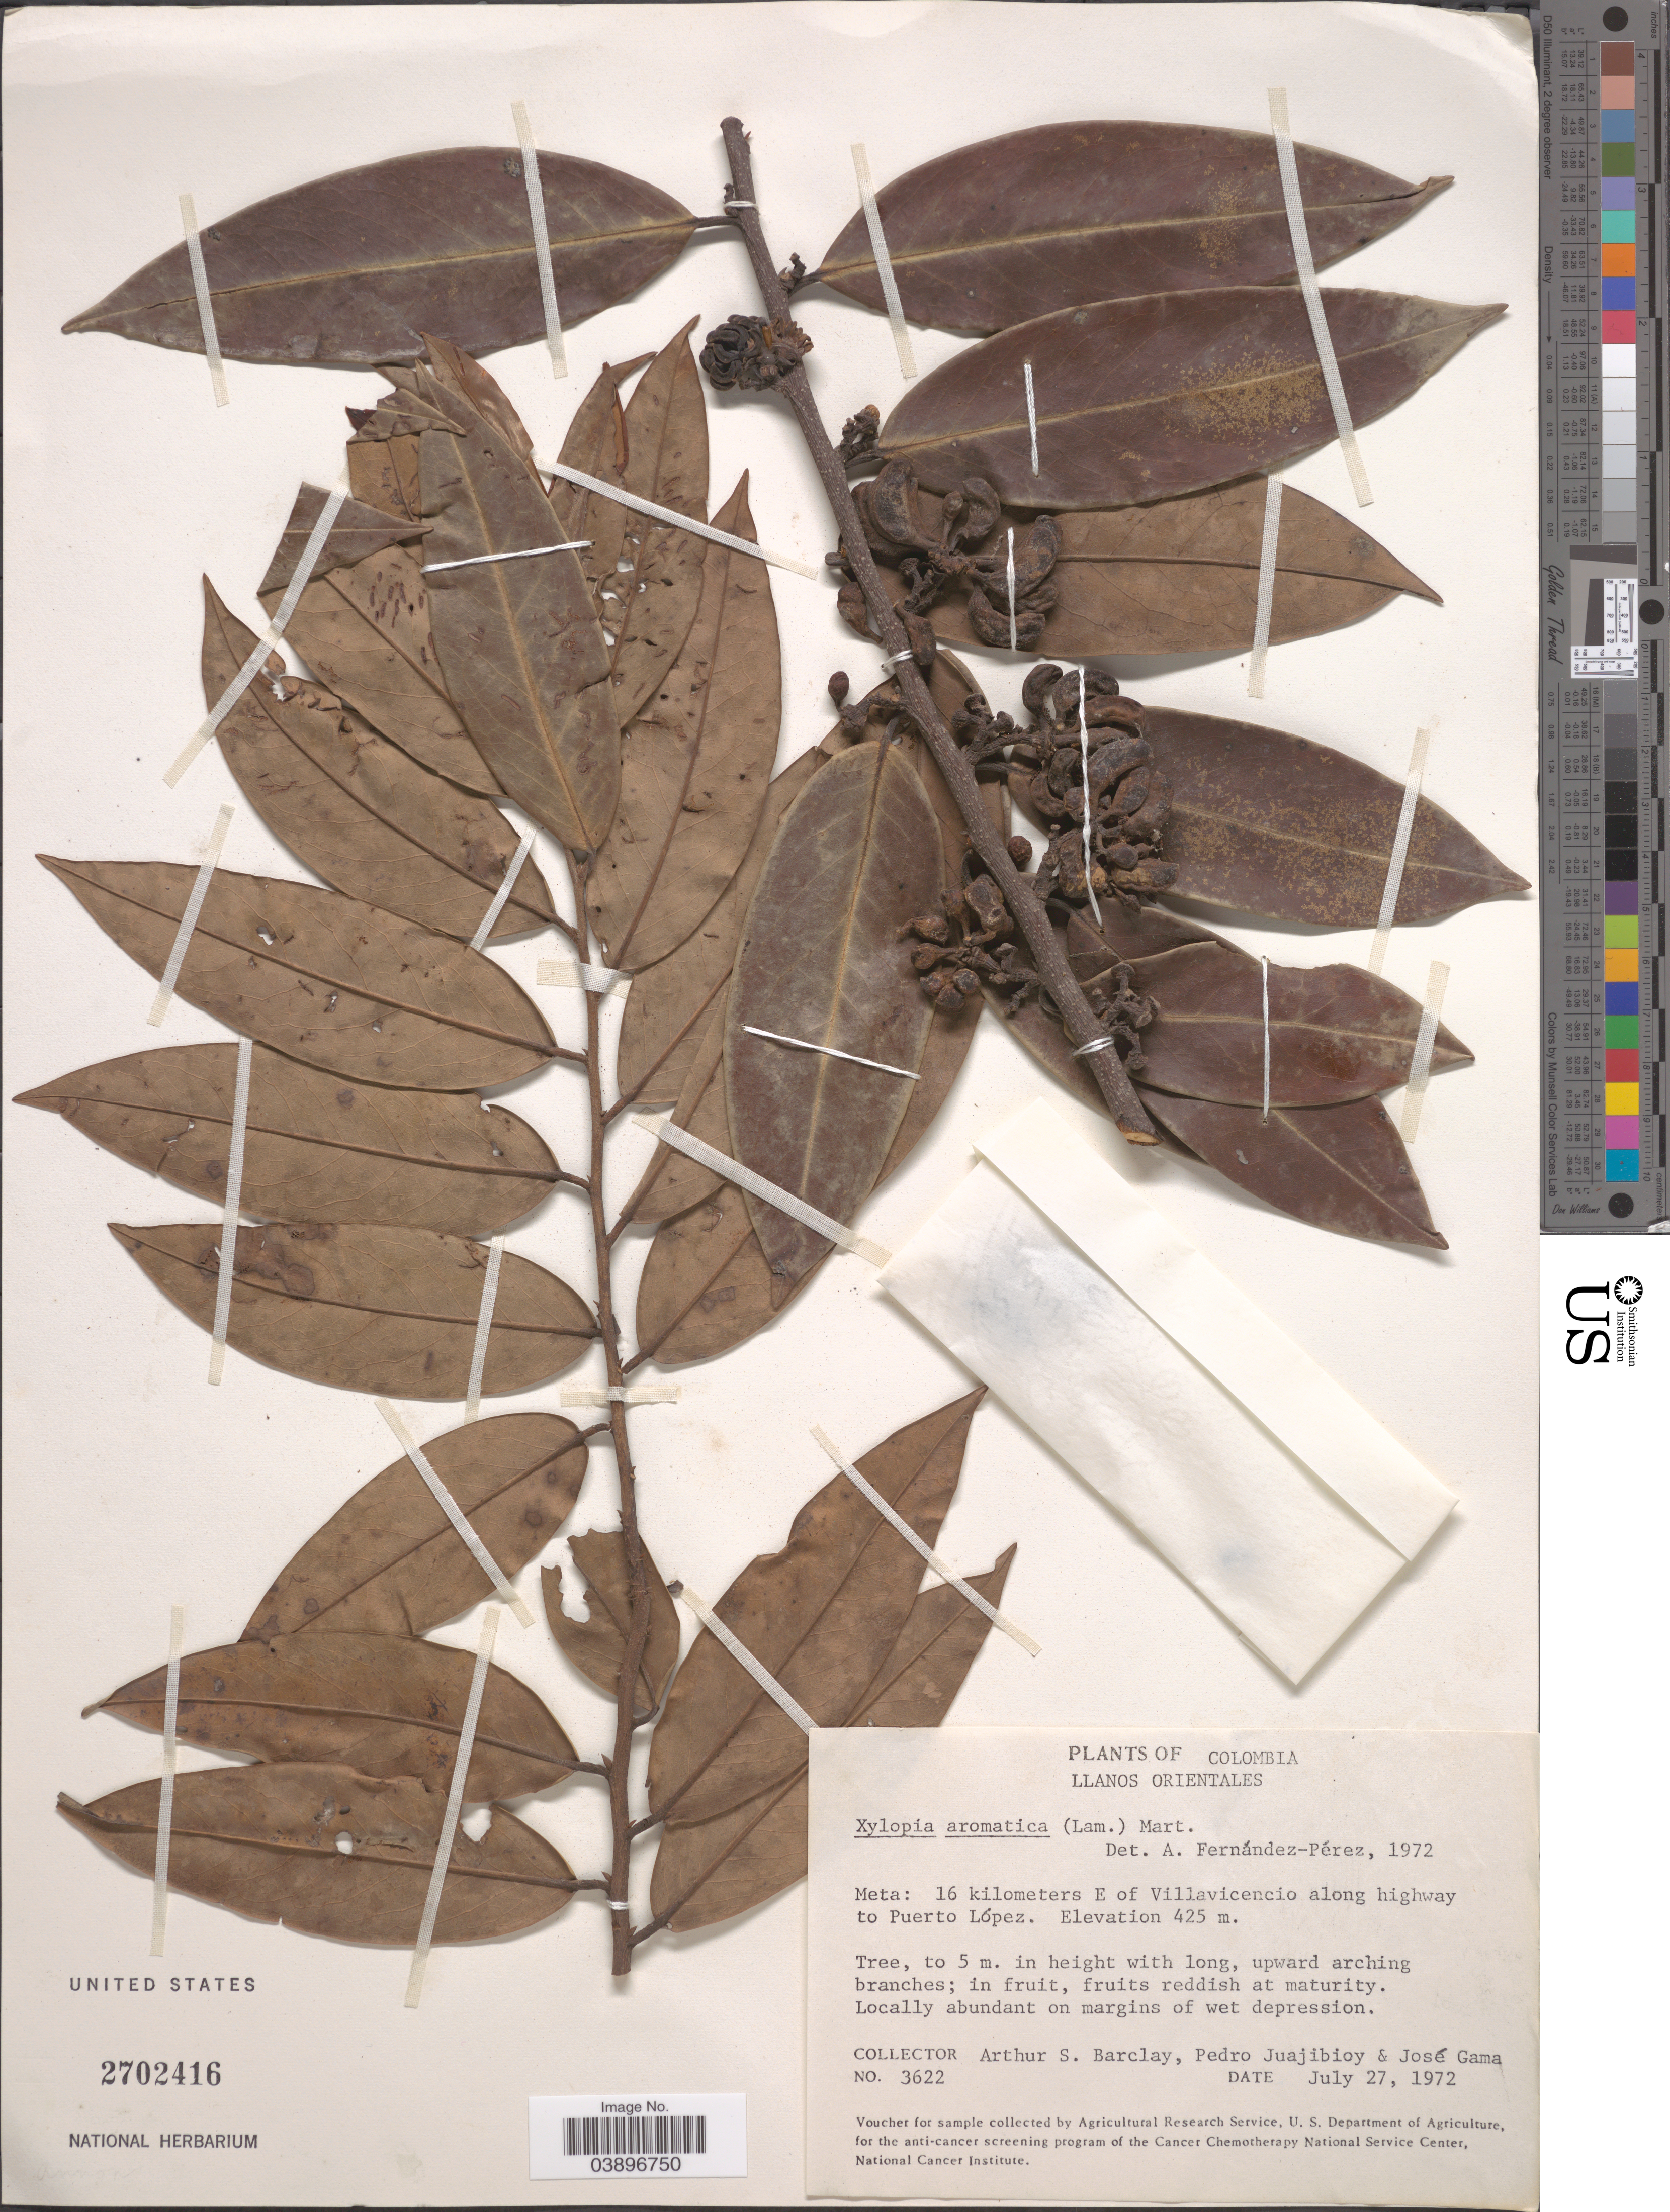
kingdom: Plantae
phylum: Tracheophyta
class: Magnoliopsida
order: Magnoliales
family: Annonaceae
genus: Xylopia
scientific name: Xylopia aromatica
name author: (Lam.) Mart.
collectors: A. S. Barclay, P. Juajibioy & J. Gama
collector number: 3622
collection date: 1972-07-27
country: Colombia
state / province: Meta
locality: Llanos Orientales. 16 kilometers E of Villavicencio along highway to Puerto López.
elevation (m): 425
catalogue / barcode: US 2702416